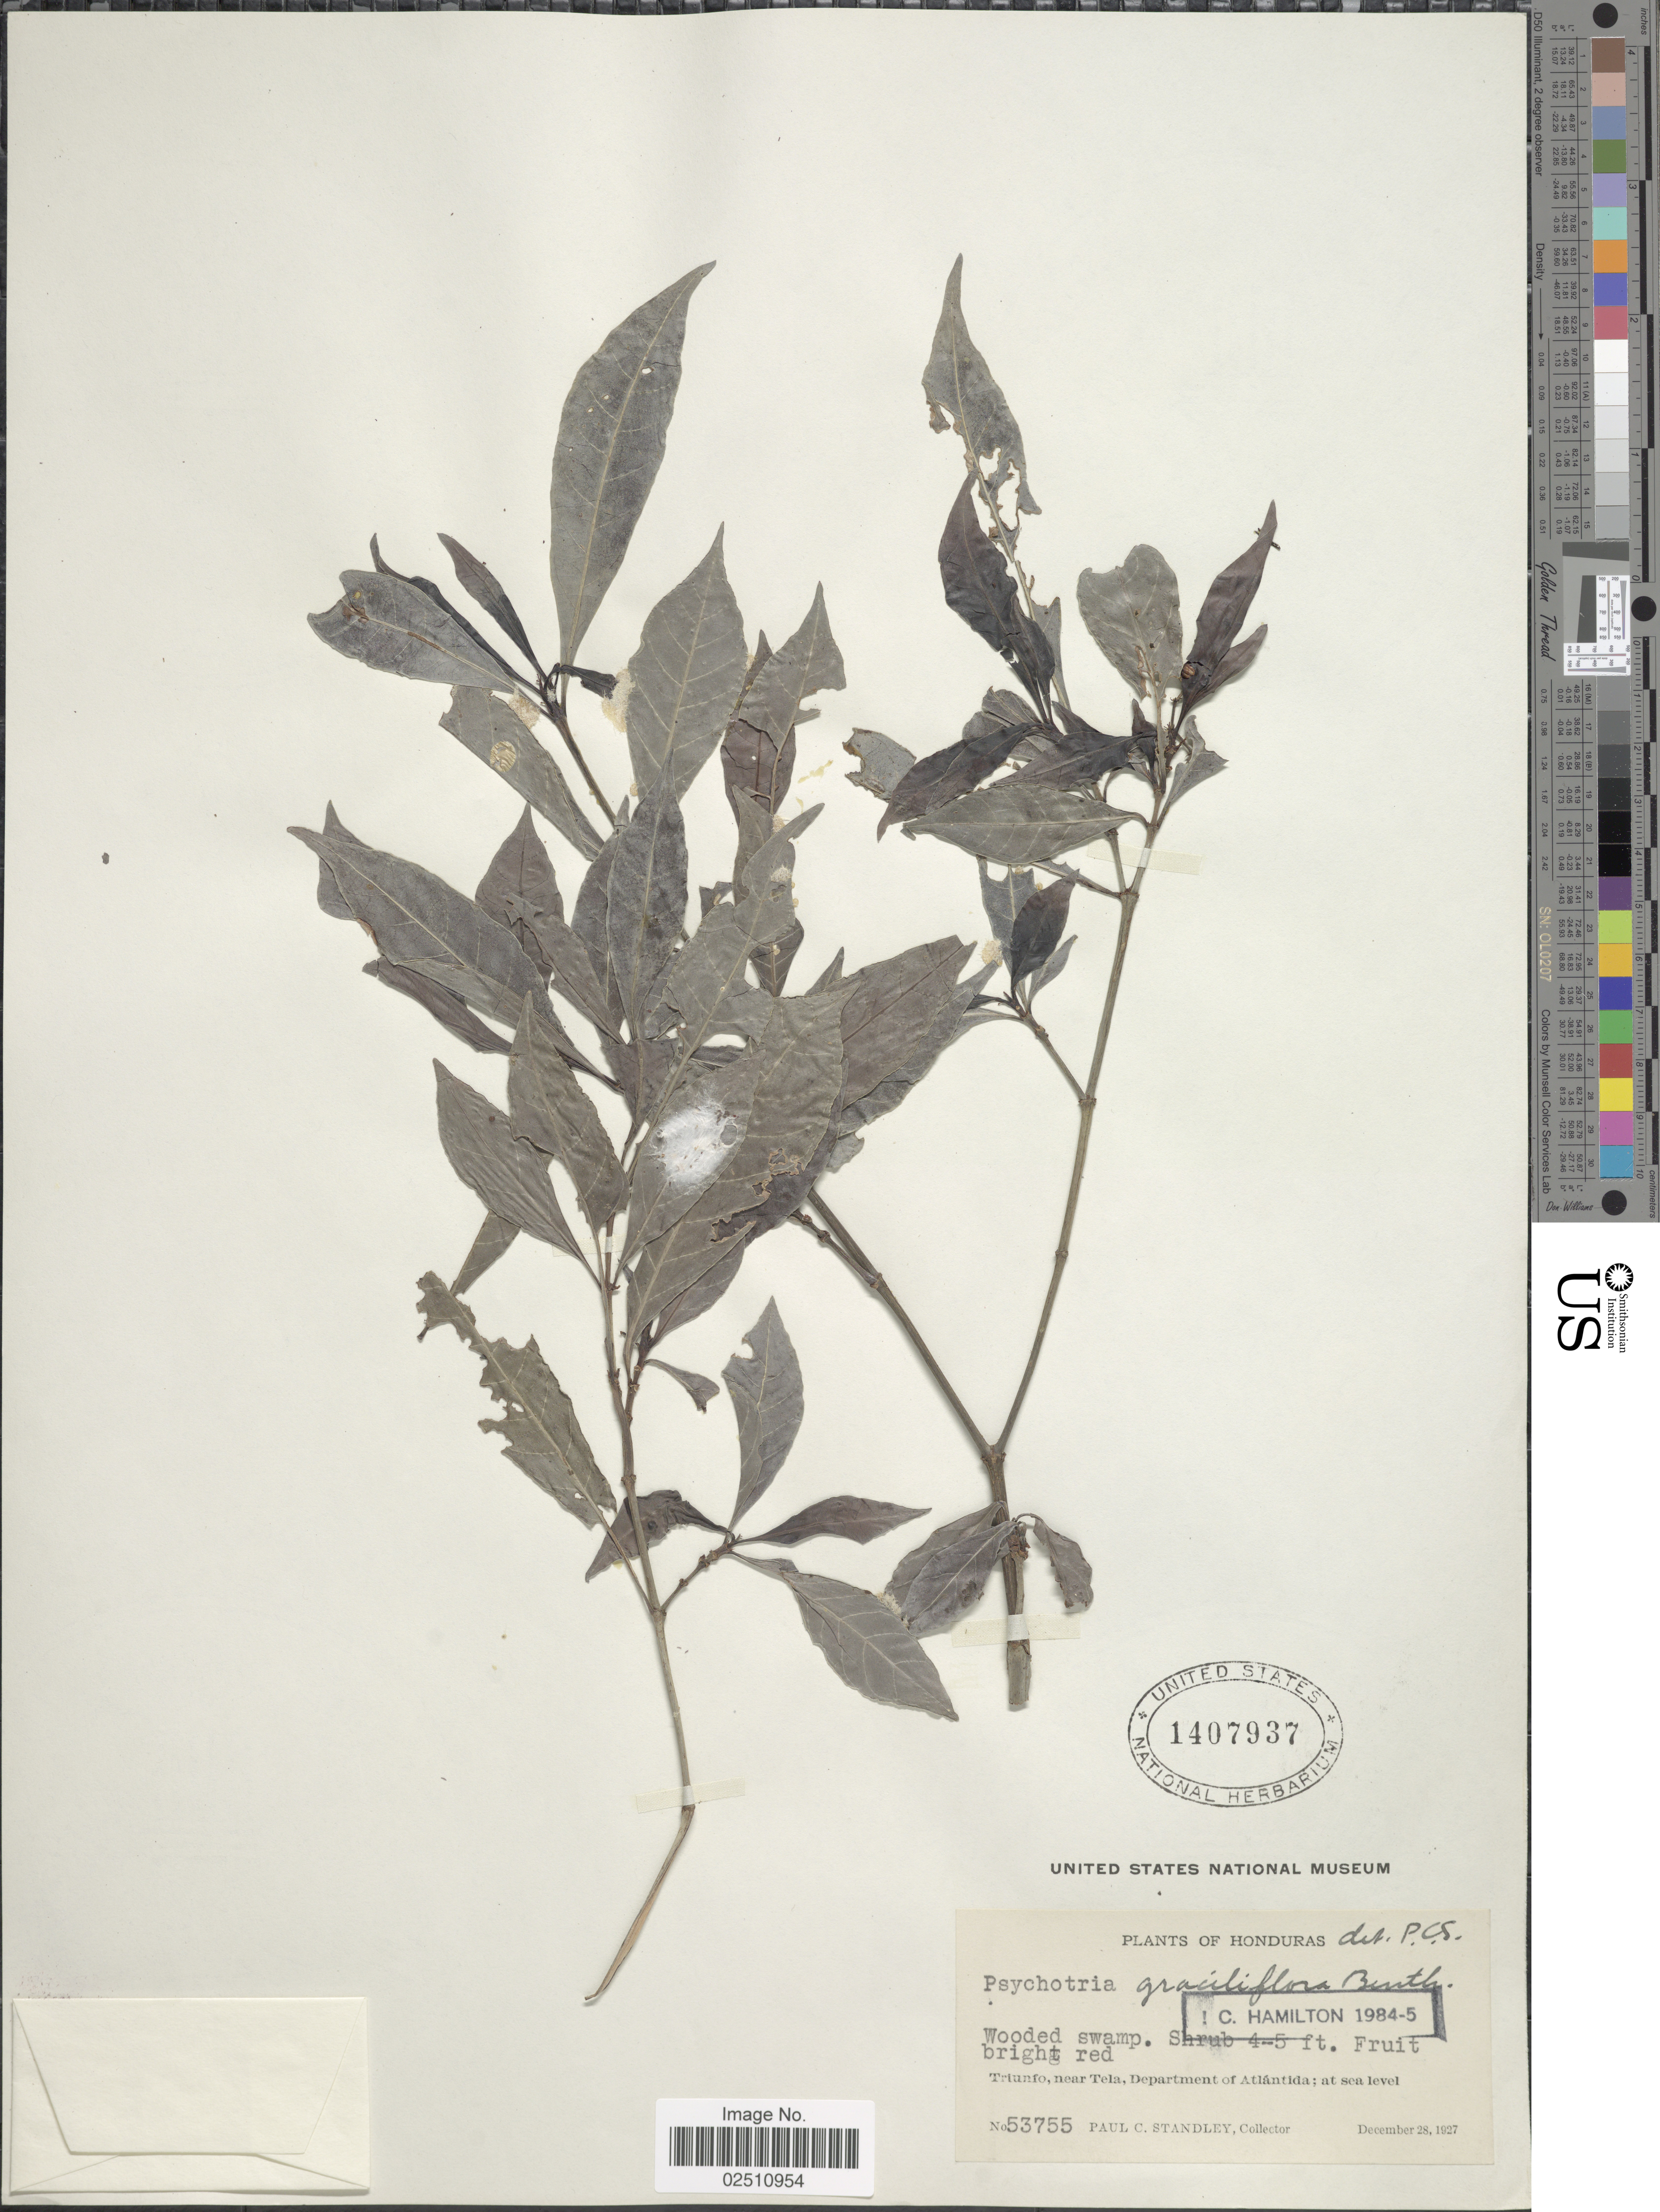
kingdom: Plantae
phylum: Tracheophyta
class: Magnoliopsida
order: Gentianales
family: Rubiaceae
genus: Psychotria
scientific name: Psychotria graciliflora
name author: Benth.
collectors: P. C. Standley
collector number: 53755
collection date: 1927-12-28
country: Honduras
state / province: Atlántida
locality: Triunfo, near Tela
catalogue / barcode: US 1407937